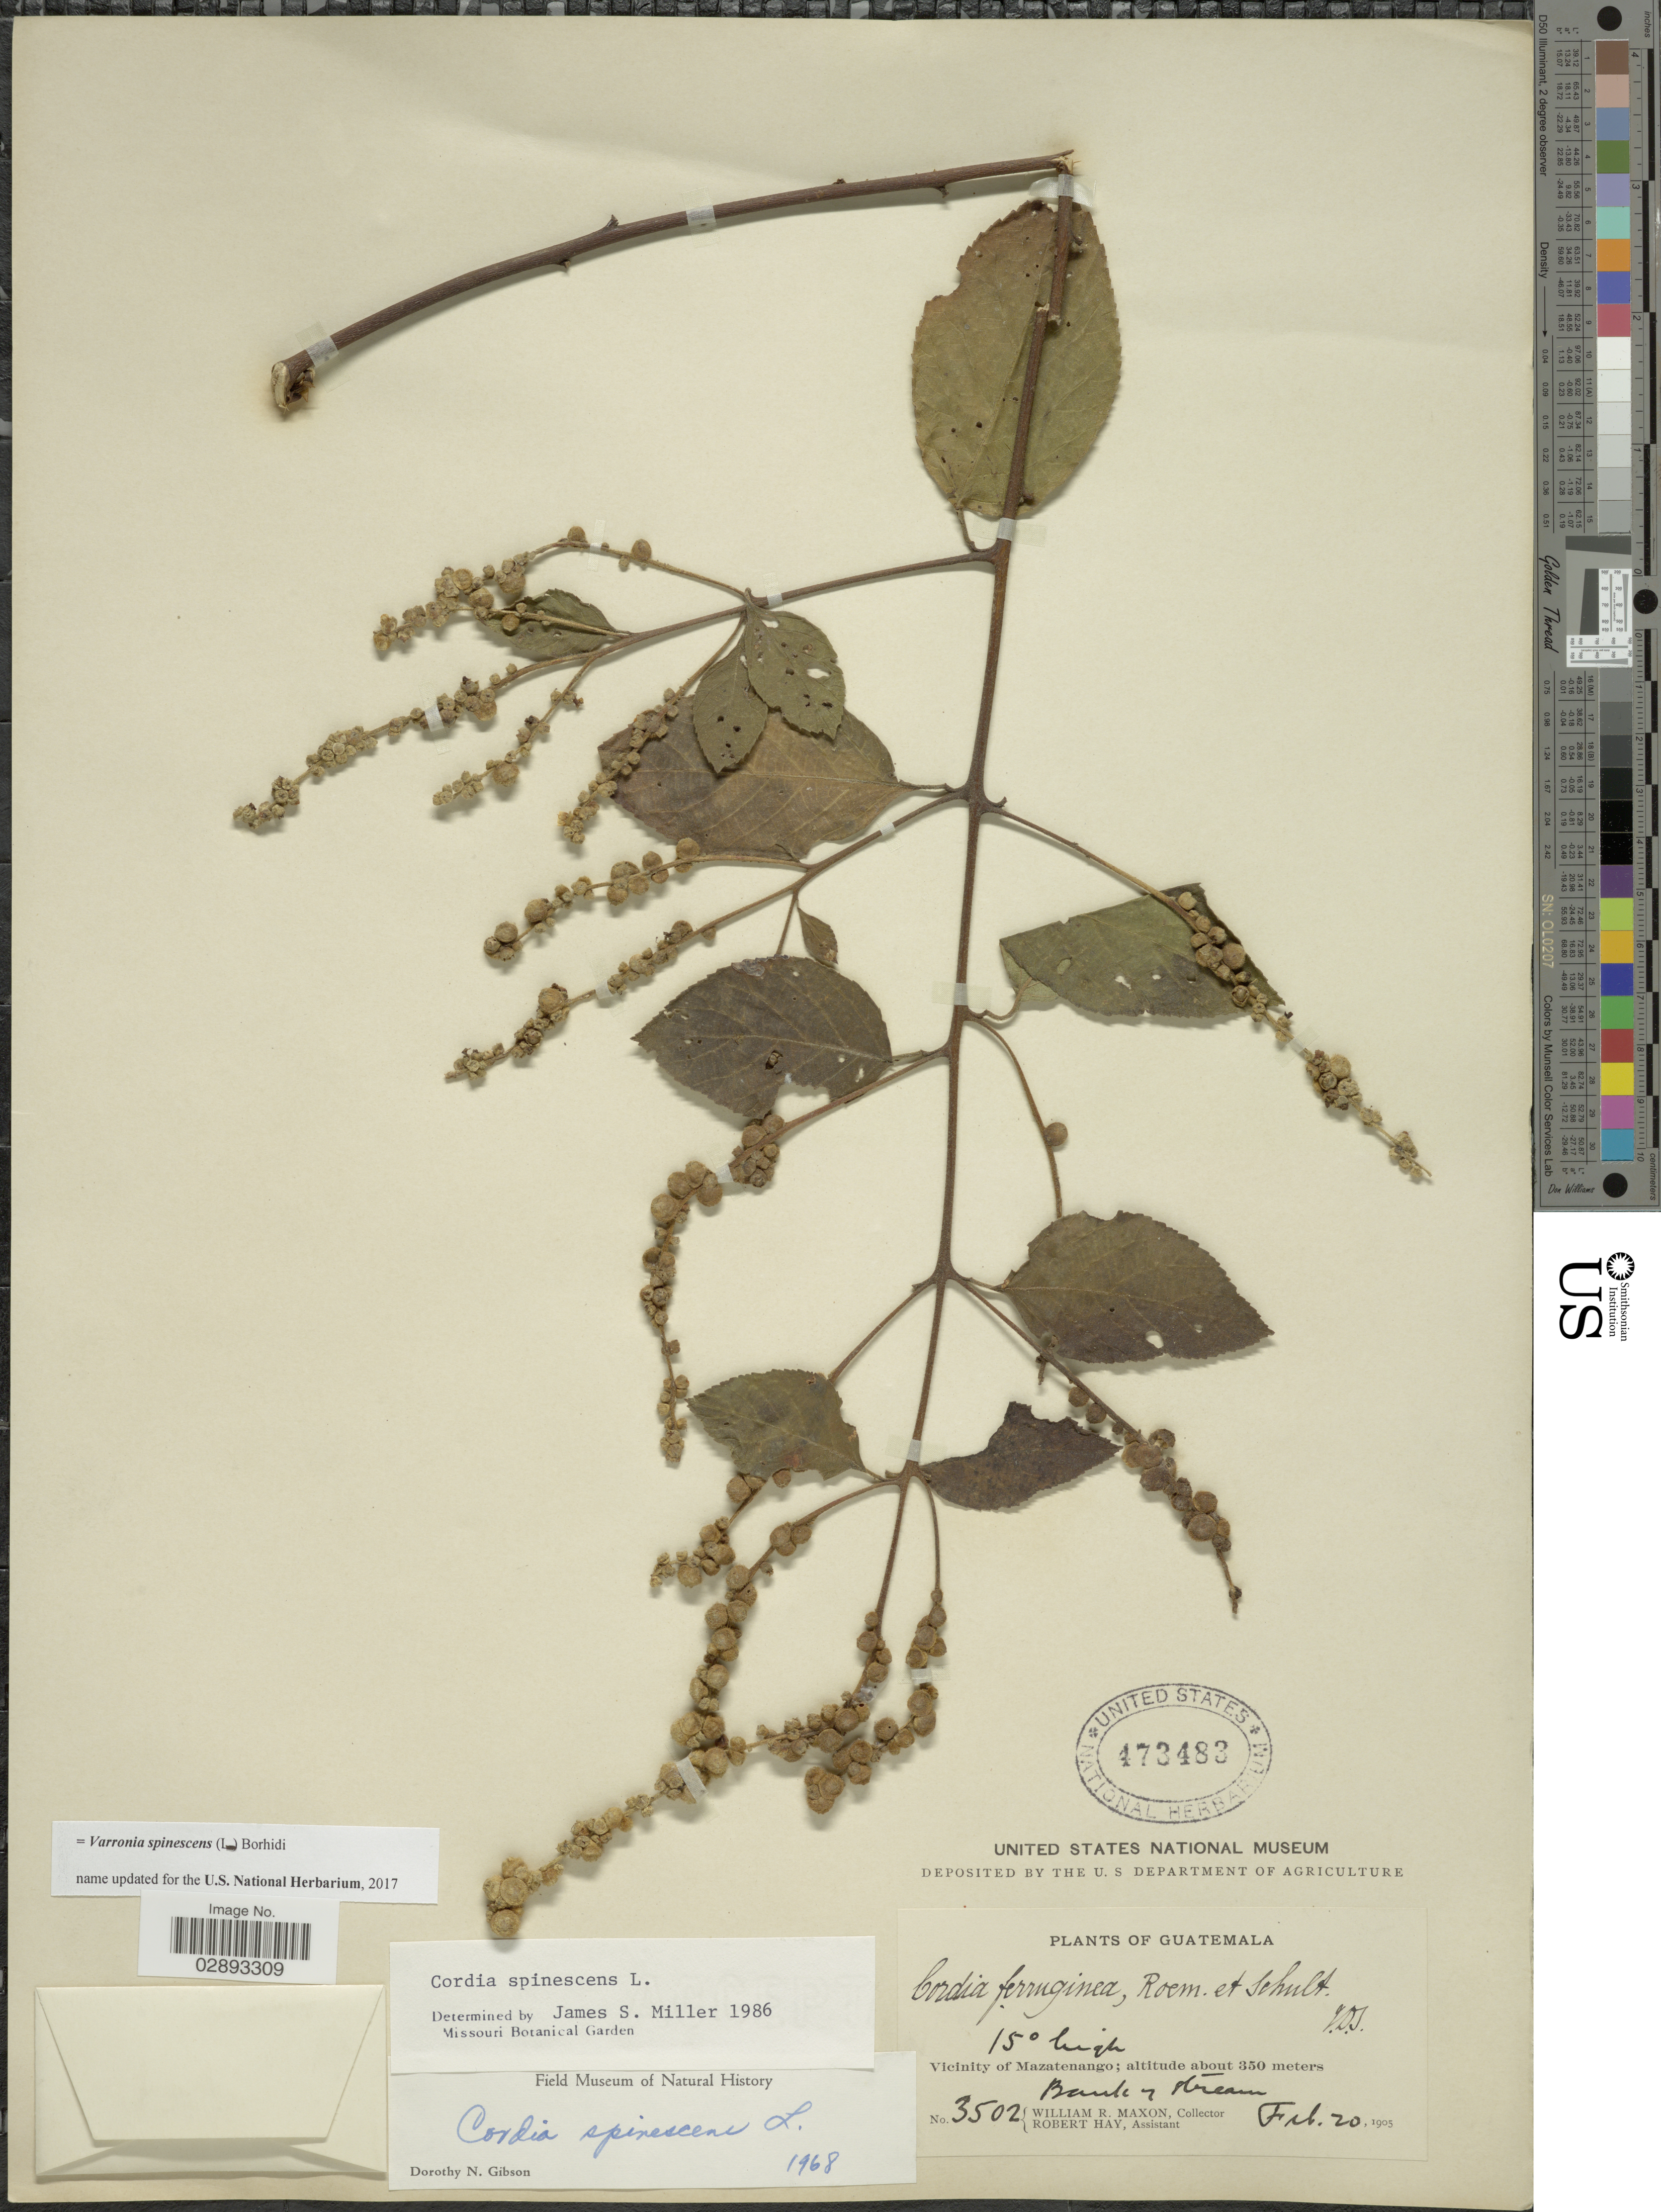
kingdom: Plantae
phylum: Tracheophyta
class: Magnoliopsida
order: Boraginales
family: Cordiaceae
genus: Varronia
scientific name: Varronia spinescens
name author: (L.) Borhidi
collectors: W. R. Maxon & R. Hay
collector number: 3502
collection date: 1905-02-20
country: Guatemala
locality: Vicinity of Mazatenango.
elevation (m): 350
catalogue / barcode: US 473483